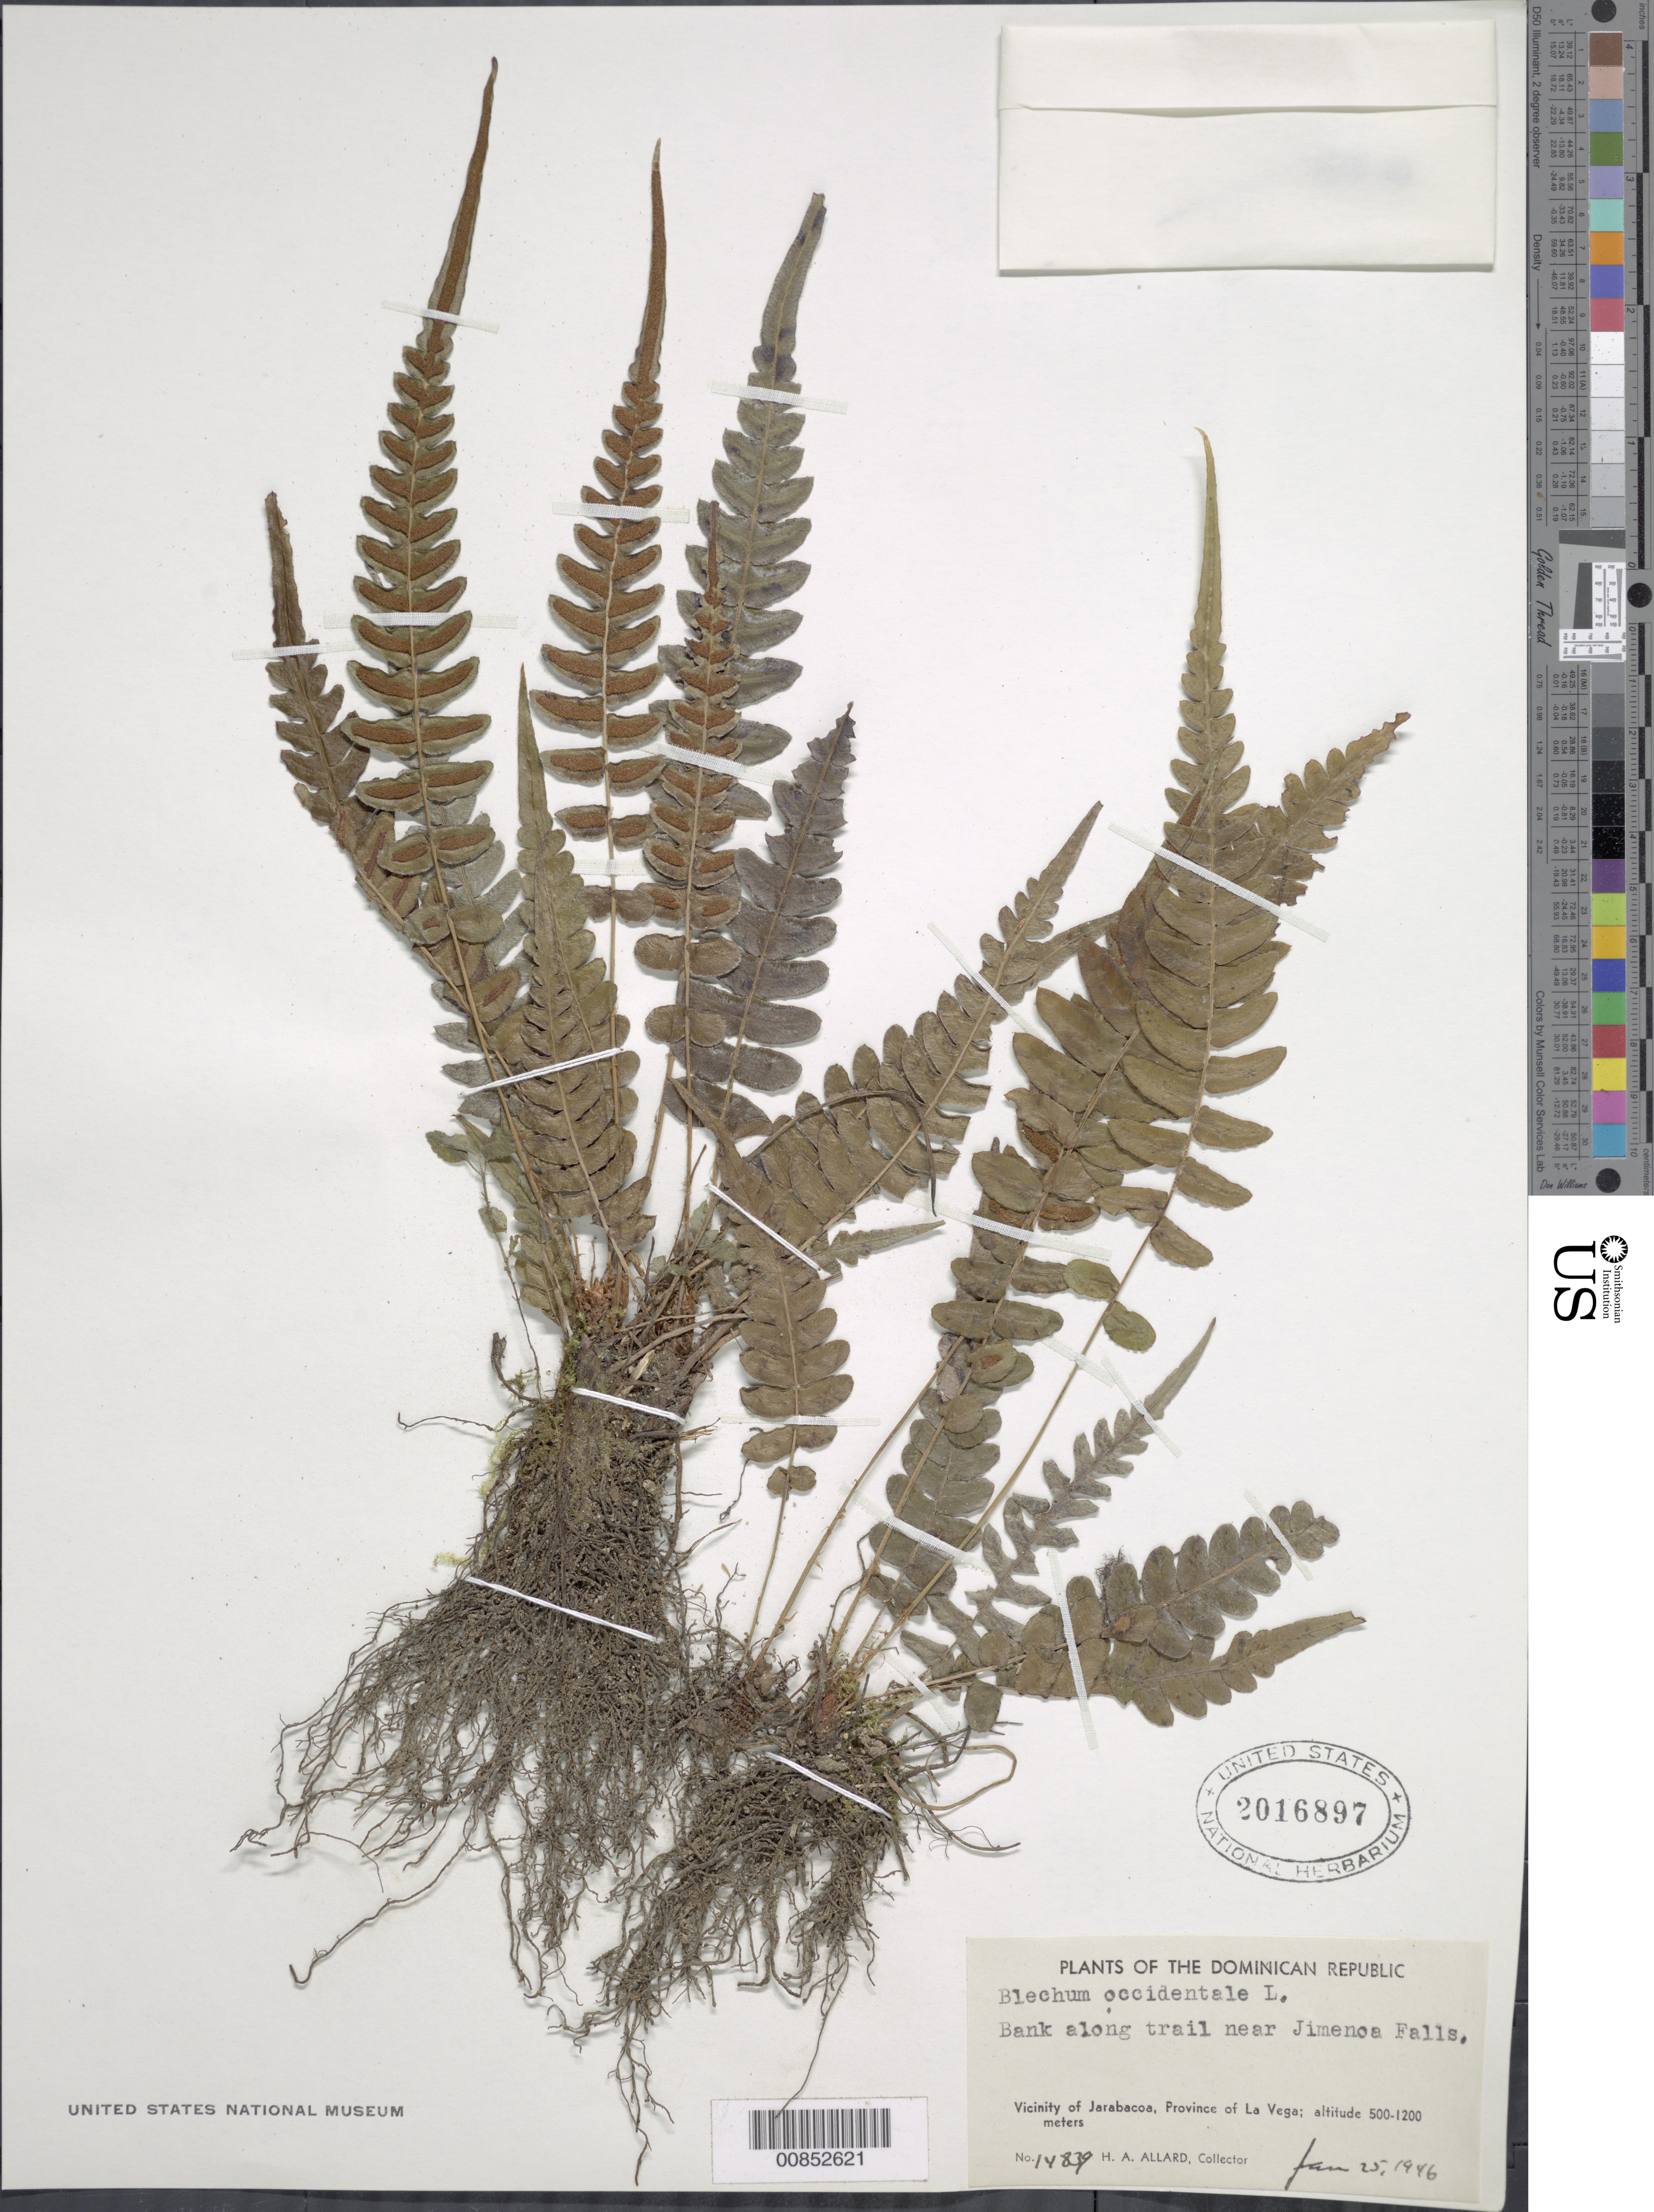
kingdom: Plantae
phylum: Tracheophyta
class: Polypodiopsida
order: Polypodiales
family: Blechnaceae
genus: Blechnum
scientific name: Blechnum occidentale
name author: L.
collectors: H. A. Allard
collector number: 14839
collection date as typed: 25 Jan 1946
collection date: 1946-01-25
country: Dominican Republic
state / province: La Vega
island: Hispaniola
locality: Jarabacoa vicinity, trail near Jimenoa Falls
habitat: Bank along trail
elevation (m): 500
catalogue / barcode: US 2016897